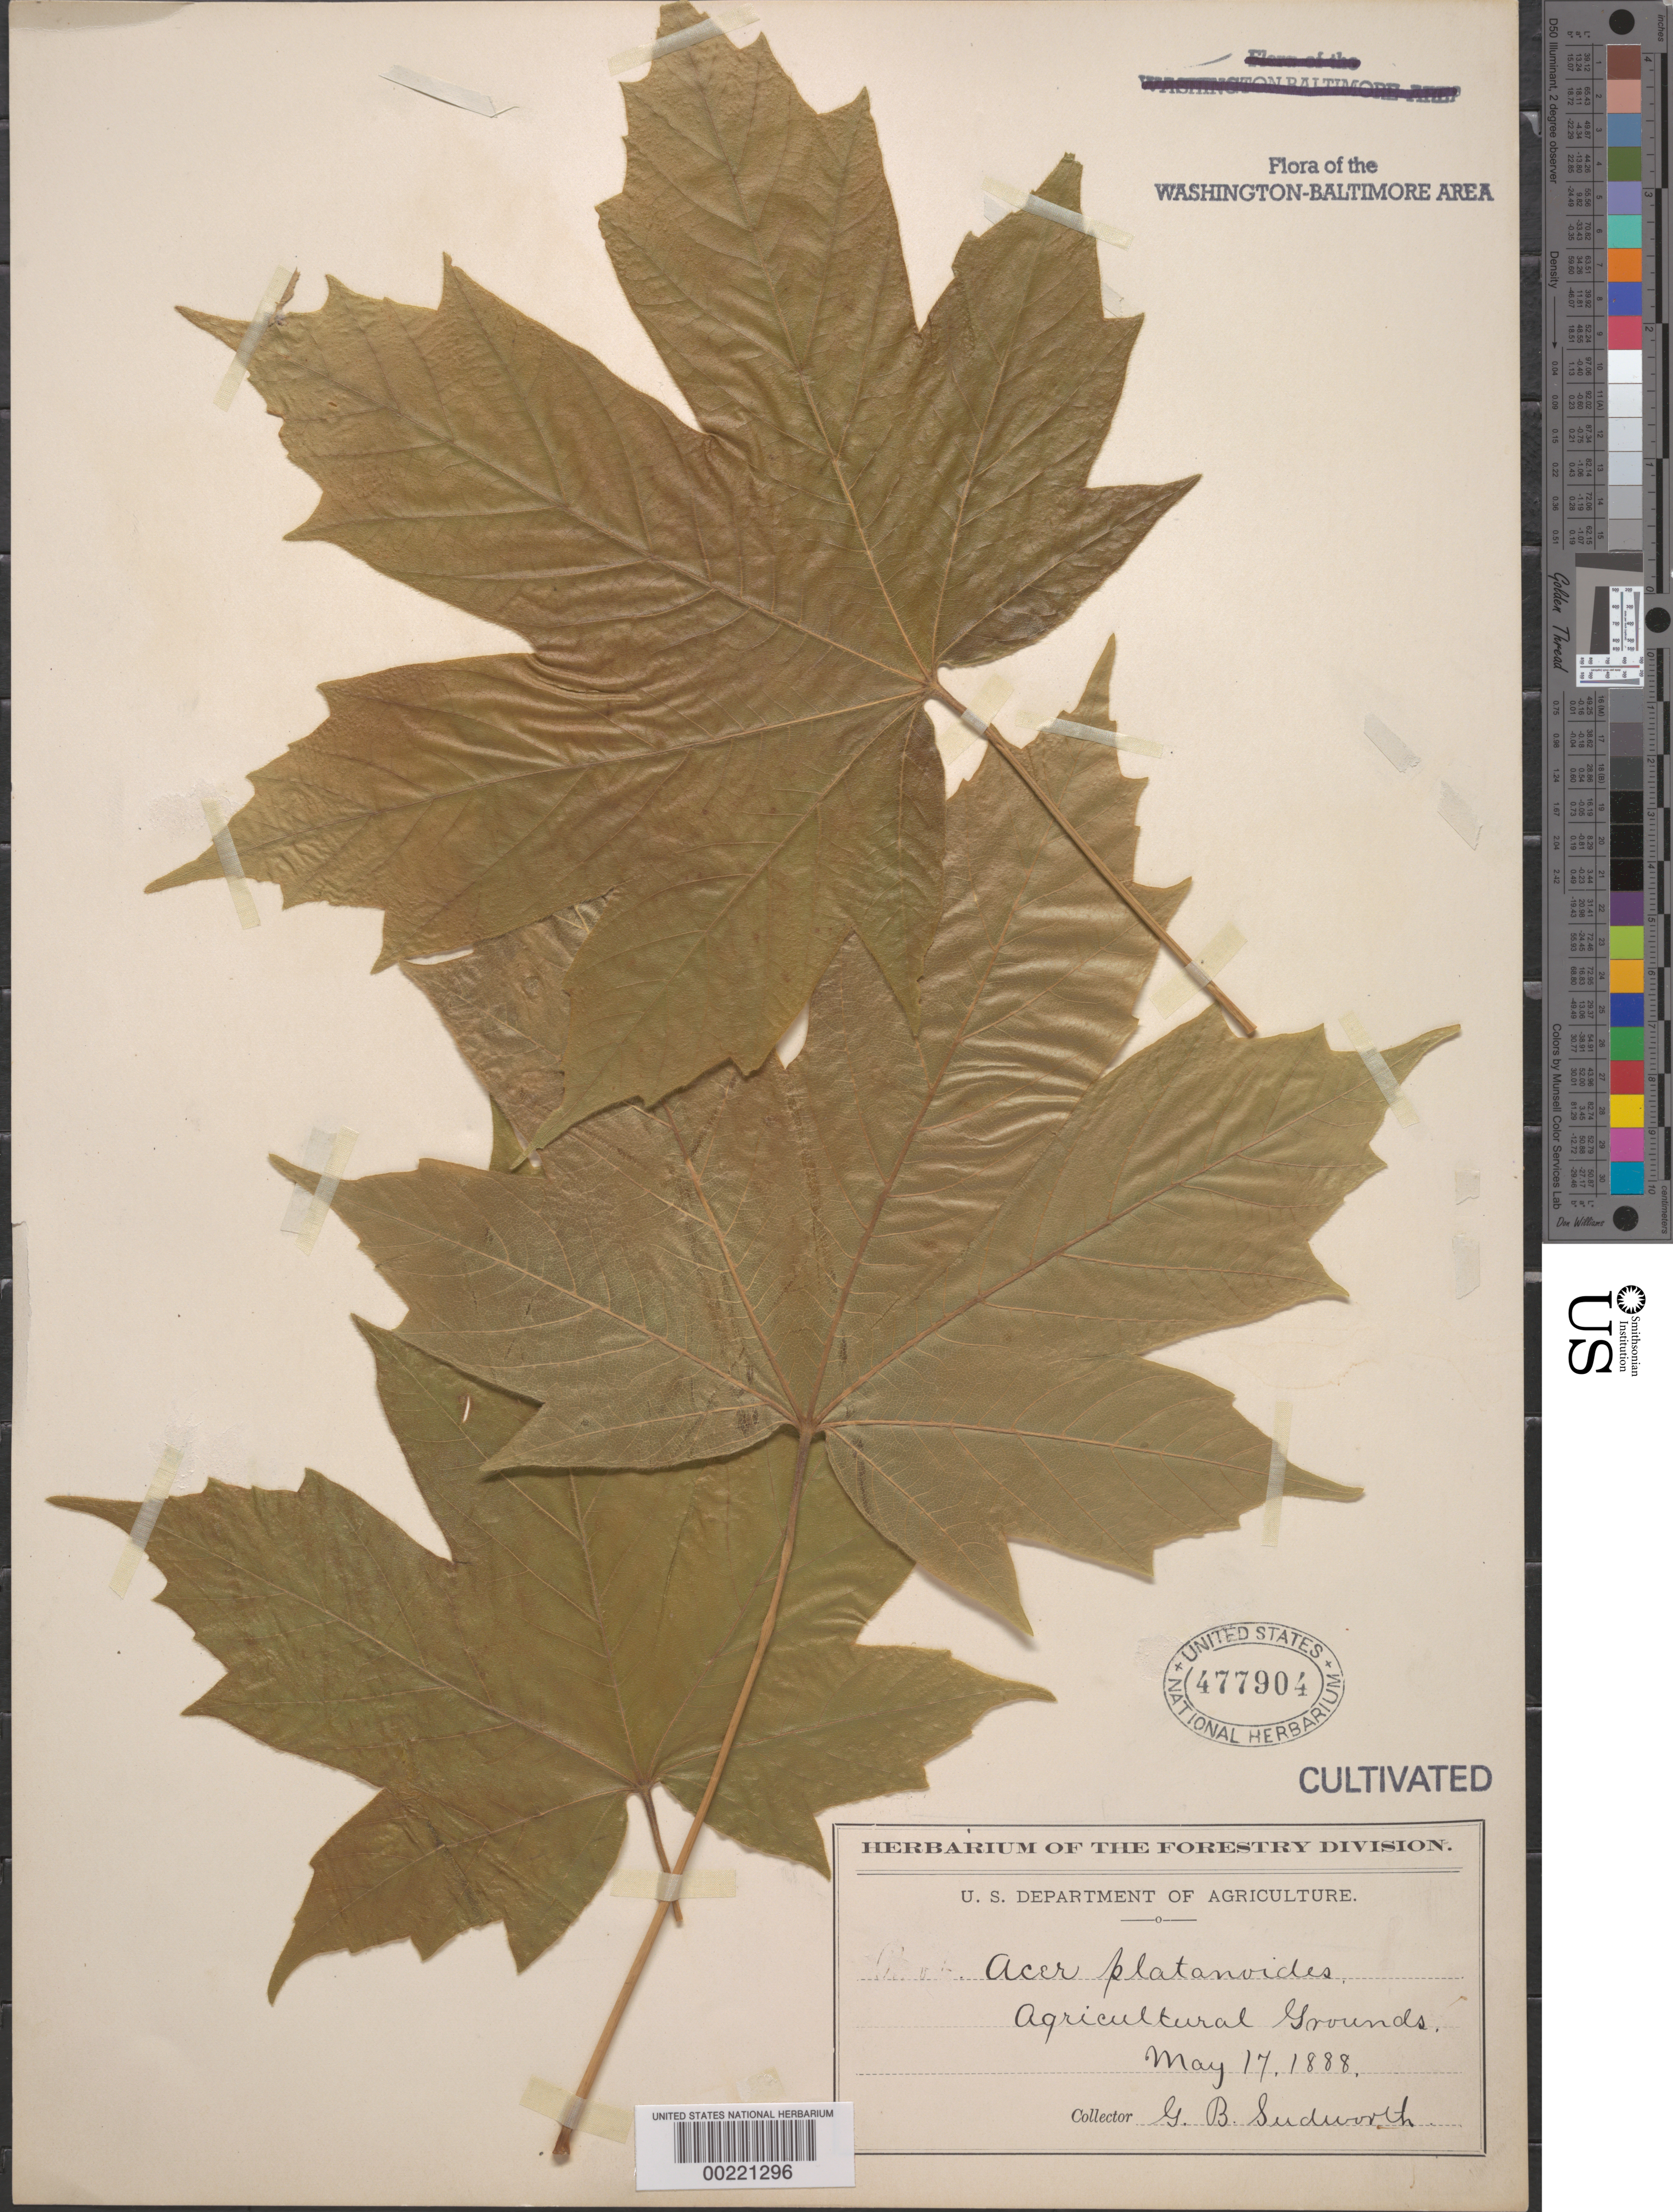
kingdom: Plantae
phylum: Tracheophyta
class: Magnoliopsida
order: Sapindales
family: Sapindaceae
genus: Acer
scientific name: Acer platanoides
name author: L.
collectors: G. B. Sudworth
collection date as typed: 17 May 1888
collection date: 1888-05-17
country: United States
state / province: District of Columbia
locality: Department of Agriculture grounds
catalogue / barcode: US 477904